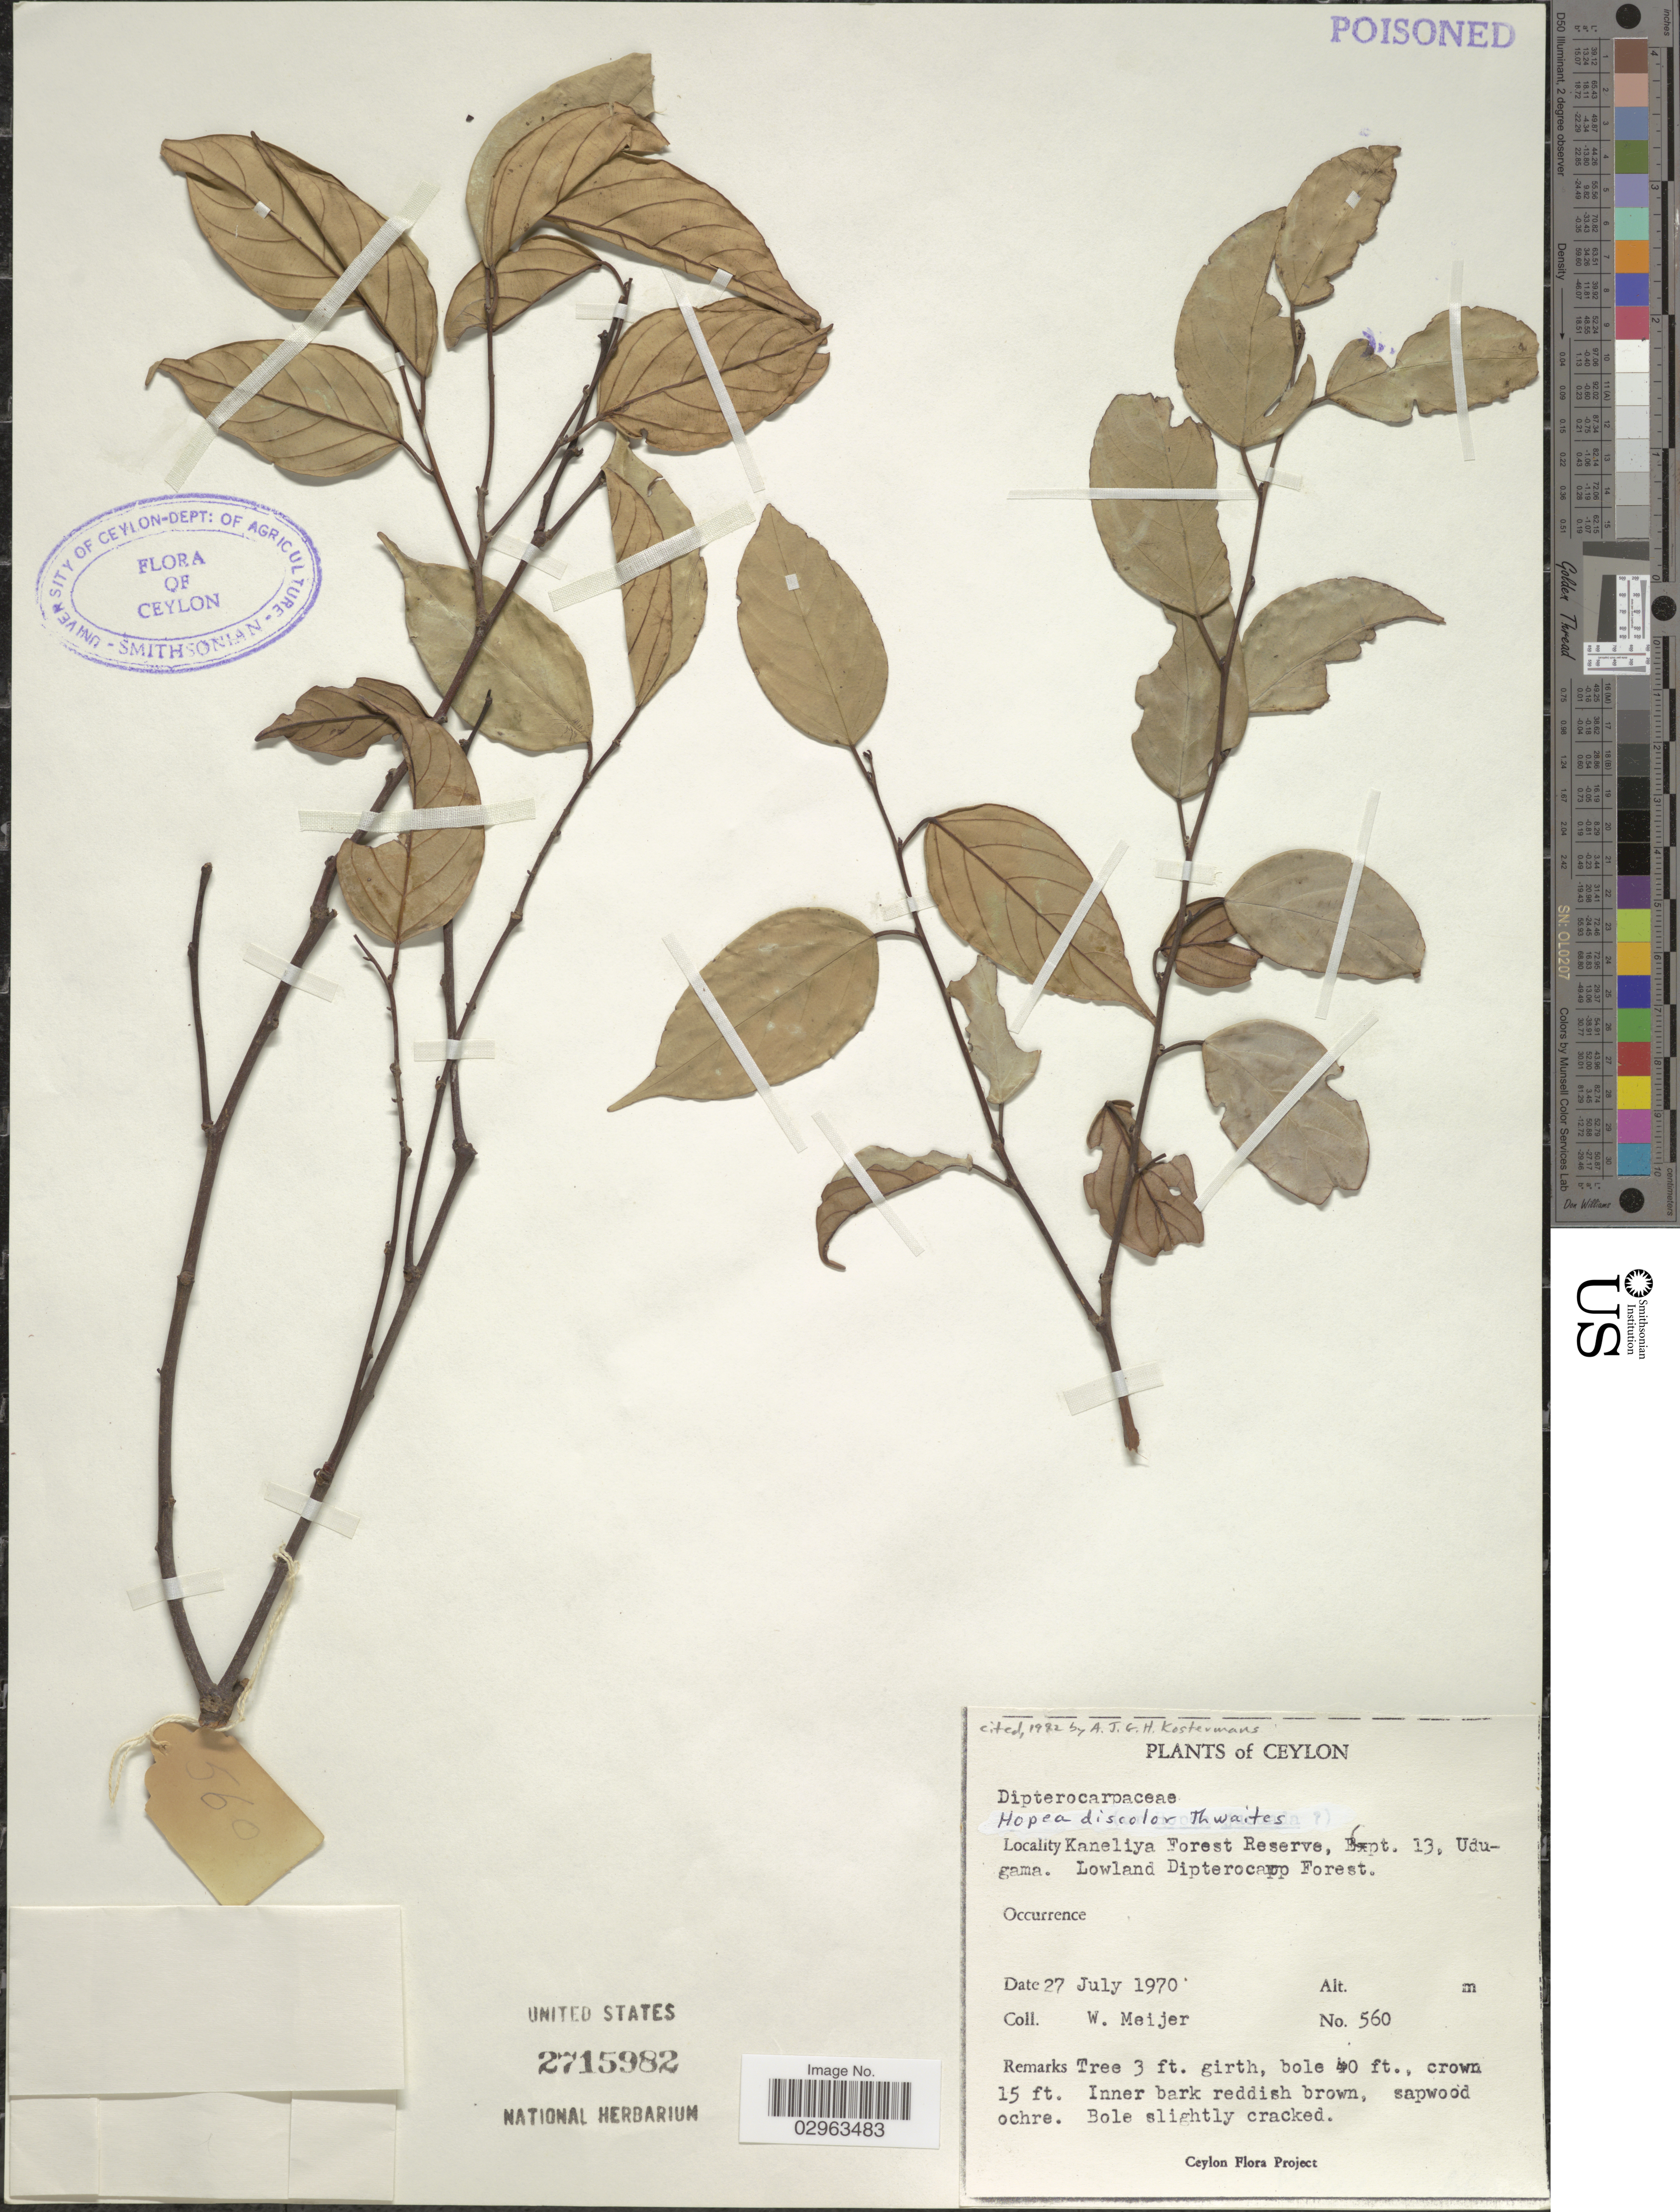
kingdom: Plantae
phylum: Tracheophyta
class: Magnoliopsida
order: Malvales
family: Dipterocarpaceae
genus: Hopea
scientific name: Hopea discolor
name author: Thwaites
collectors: W. Meijer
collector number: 560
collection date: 1970-07-27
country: Sri Lanka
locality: Ceylon. Kaneliya Forest Reserve, Expt. 13, Udugama.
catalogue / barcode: US 2715982